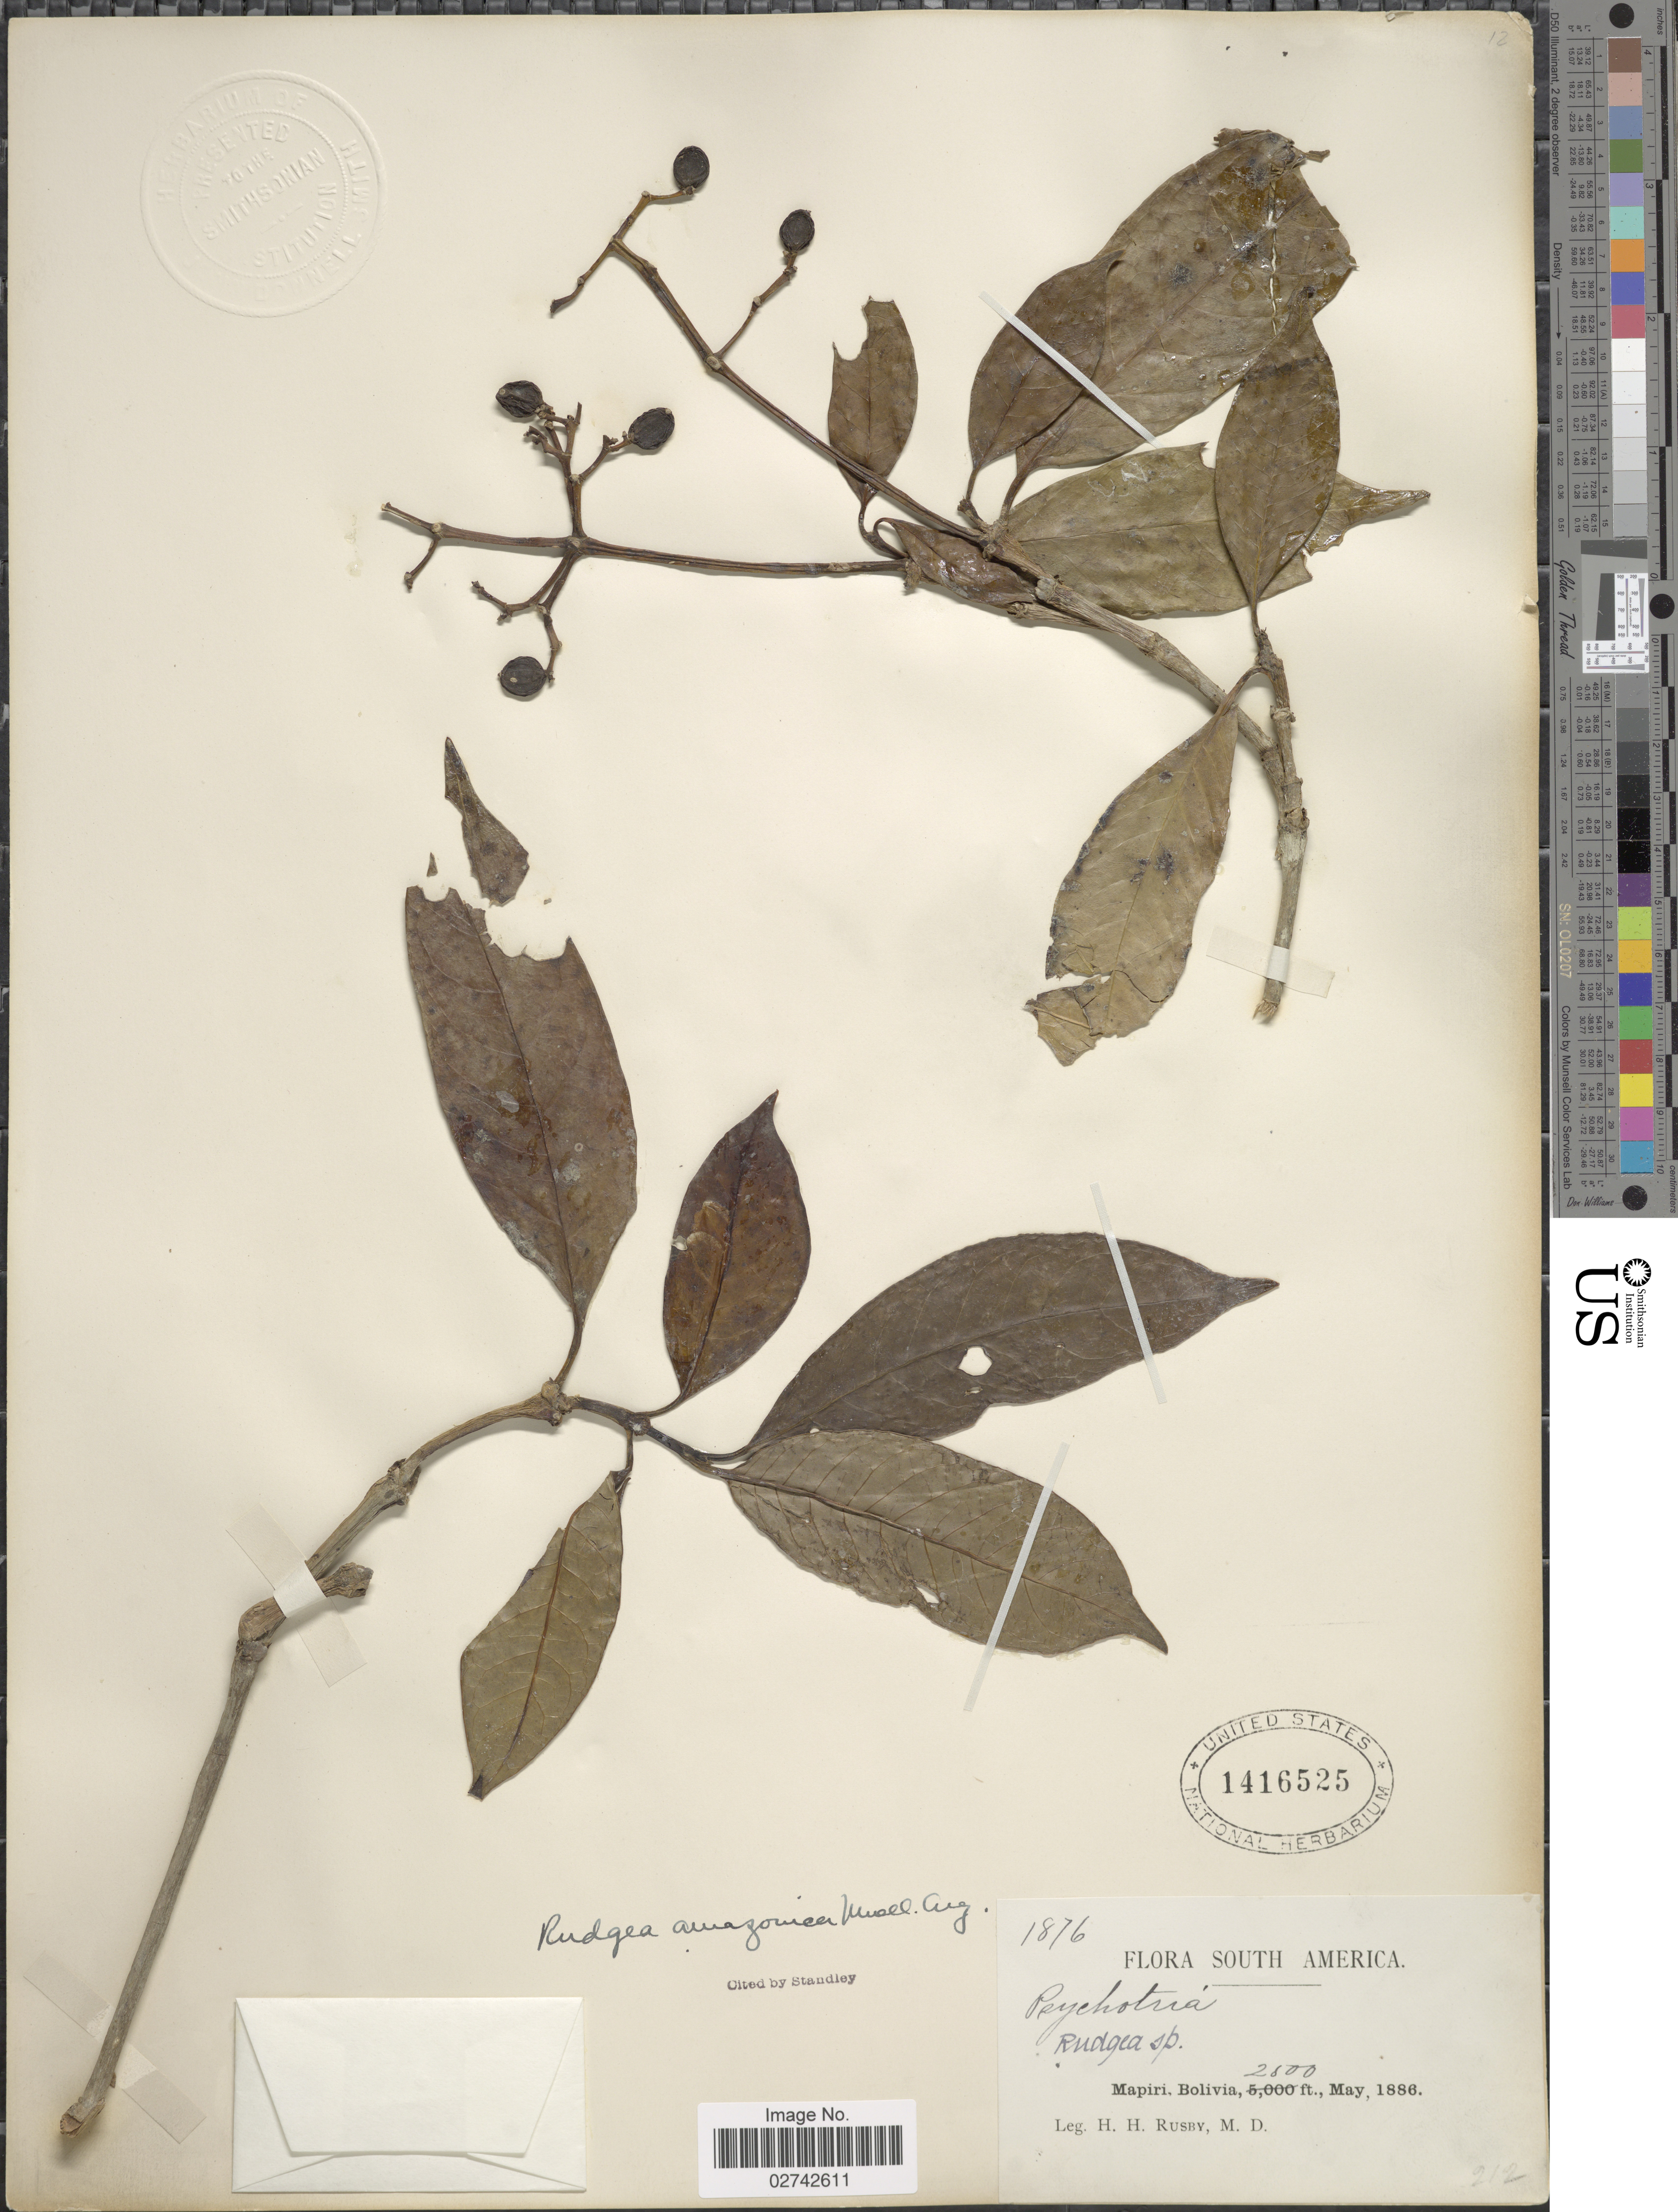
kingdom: Plantae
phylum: Tracheophyta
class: Magnoliopsida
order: Gentianales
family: Rubiaceae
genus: Rudgea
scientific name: Rudgea amazonica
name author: Müll. Arg.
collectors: H. H. Rusby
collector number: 1876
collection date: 1886-05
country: Bolivia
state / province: La Páz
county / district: Larecaja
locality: Mapiri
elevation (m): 762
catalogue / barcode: US 1416525